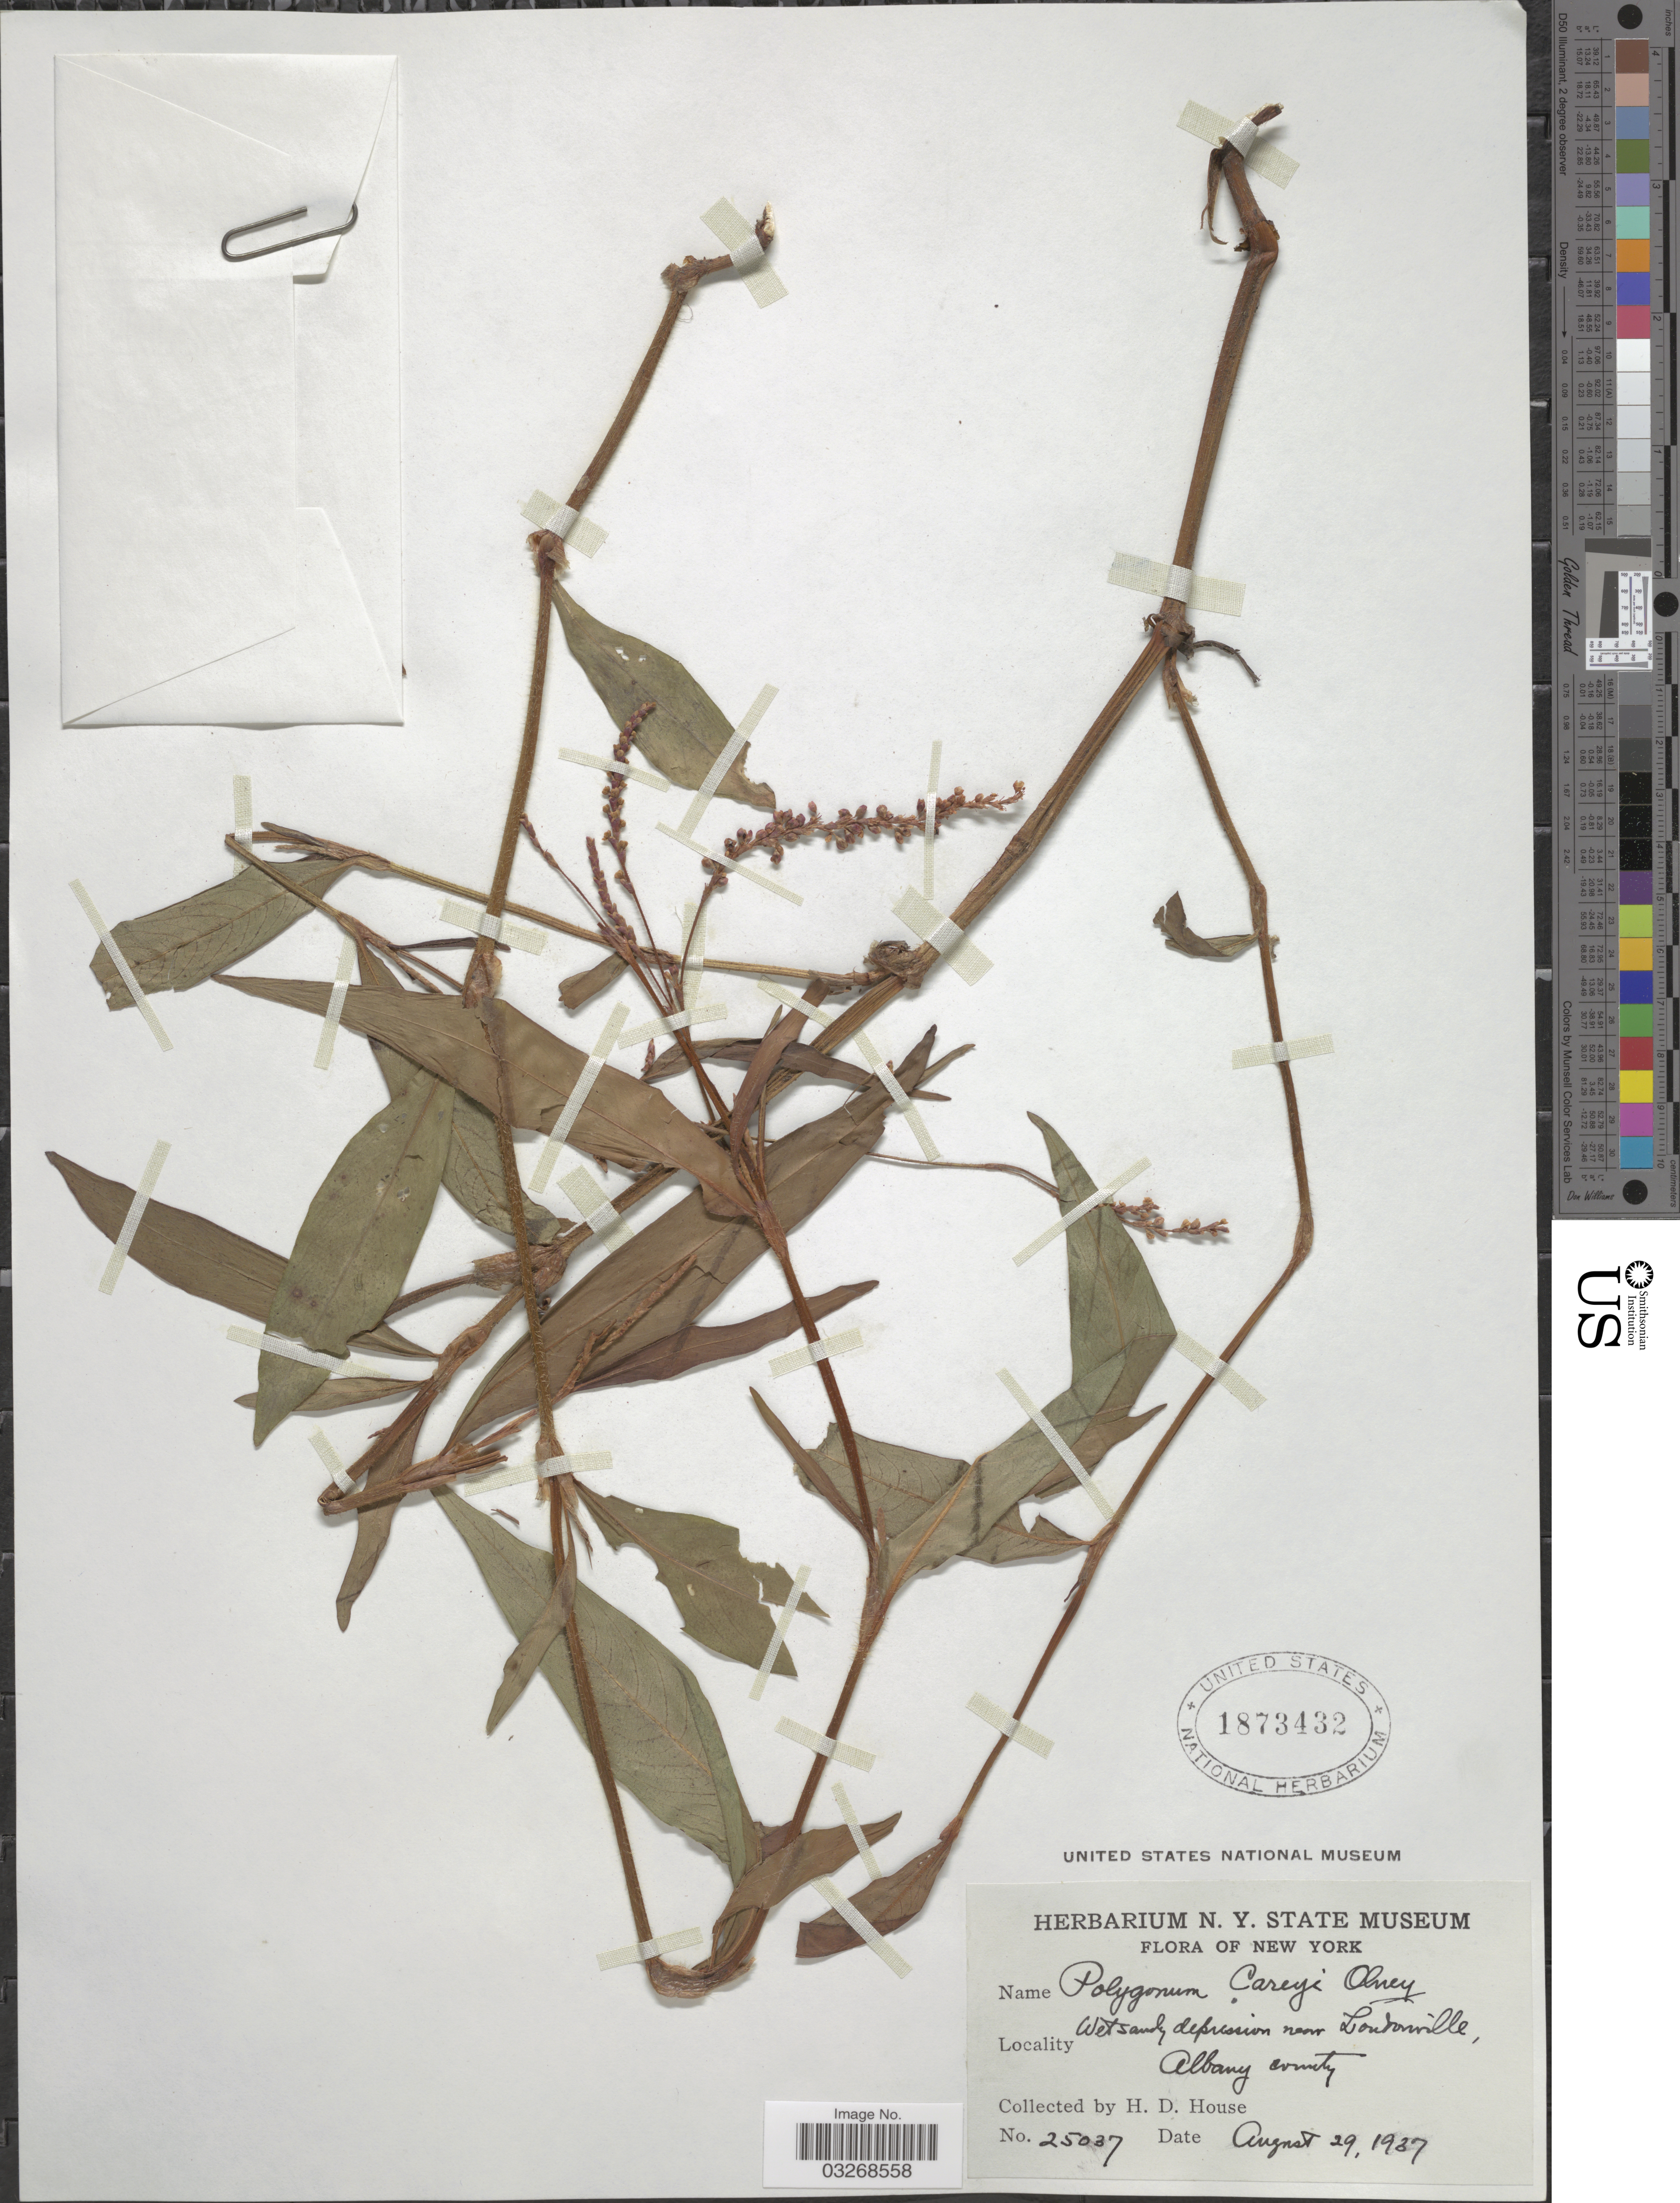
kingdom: Plantae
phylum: Tracheophyta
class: Magnoliopsida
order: Caryophyllales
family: Polygonaceae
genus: Persicaria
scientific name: Persicaria careyi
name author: (Olney) Greene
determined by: Atha, D. E.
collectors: H. D. House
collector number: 25037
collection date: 1937-08-29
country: United States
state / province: New York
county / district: Albany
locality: Wet sandy depression near Londonville, Albany County.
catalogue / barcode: US 1873432